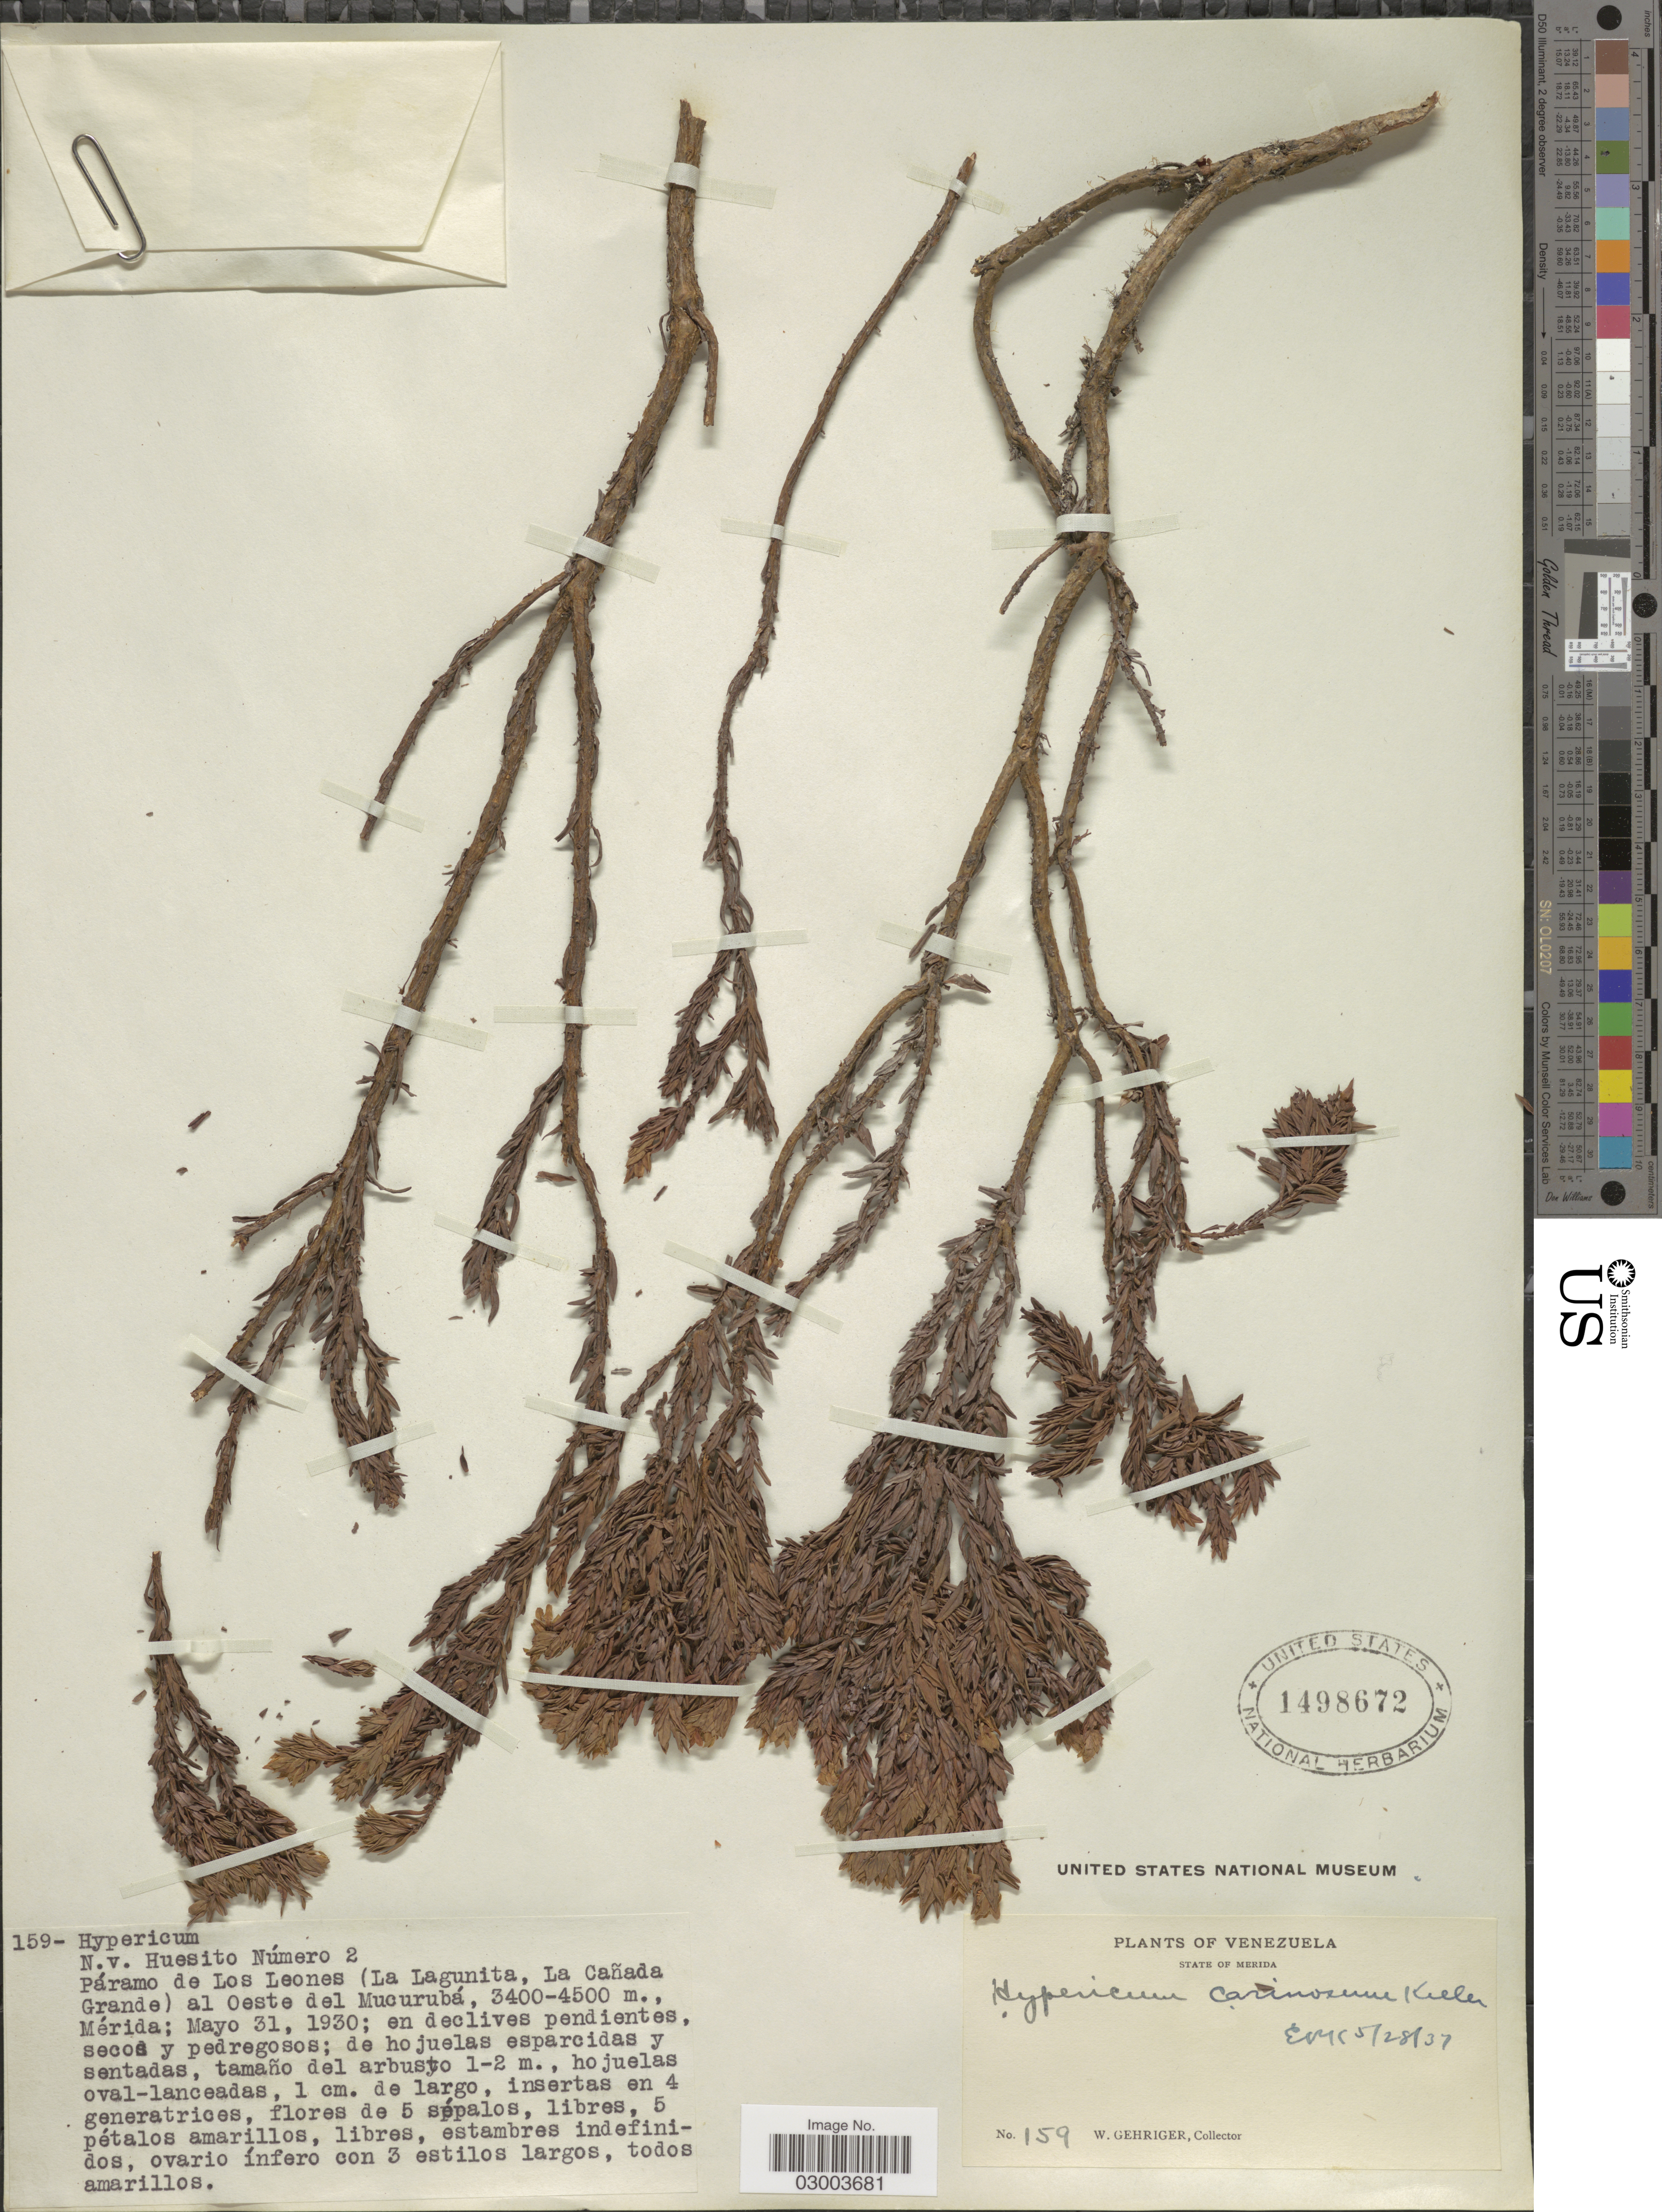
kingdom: Plantae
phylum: Tracheophyta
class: Magnoliopsida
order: Malpighiales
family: Hypericaceae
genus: Hypericum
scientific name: Hypericum carinosum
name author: R. Keller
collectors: W. Gehriger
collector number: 159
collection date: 1930-05-31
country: Venezuela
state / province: Mérida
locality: Páramo de Los Leones (La Lagunita, La Cañada Grande) al Oeste del Mucurubá.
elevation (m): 3400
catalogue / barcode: US 1498672